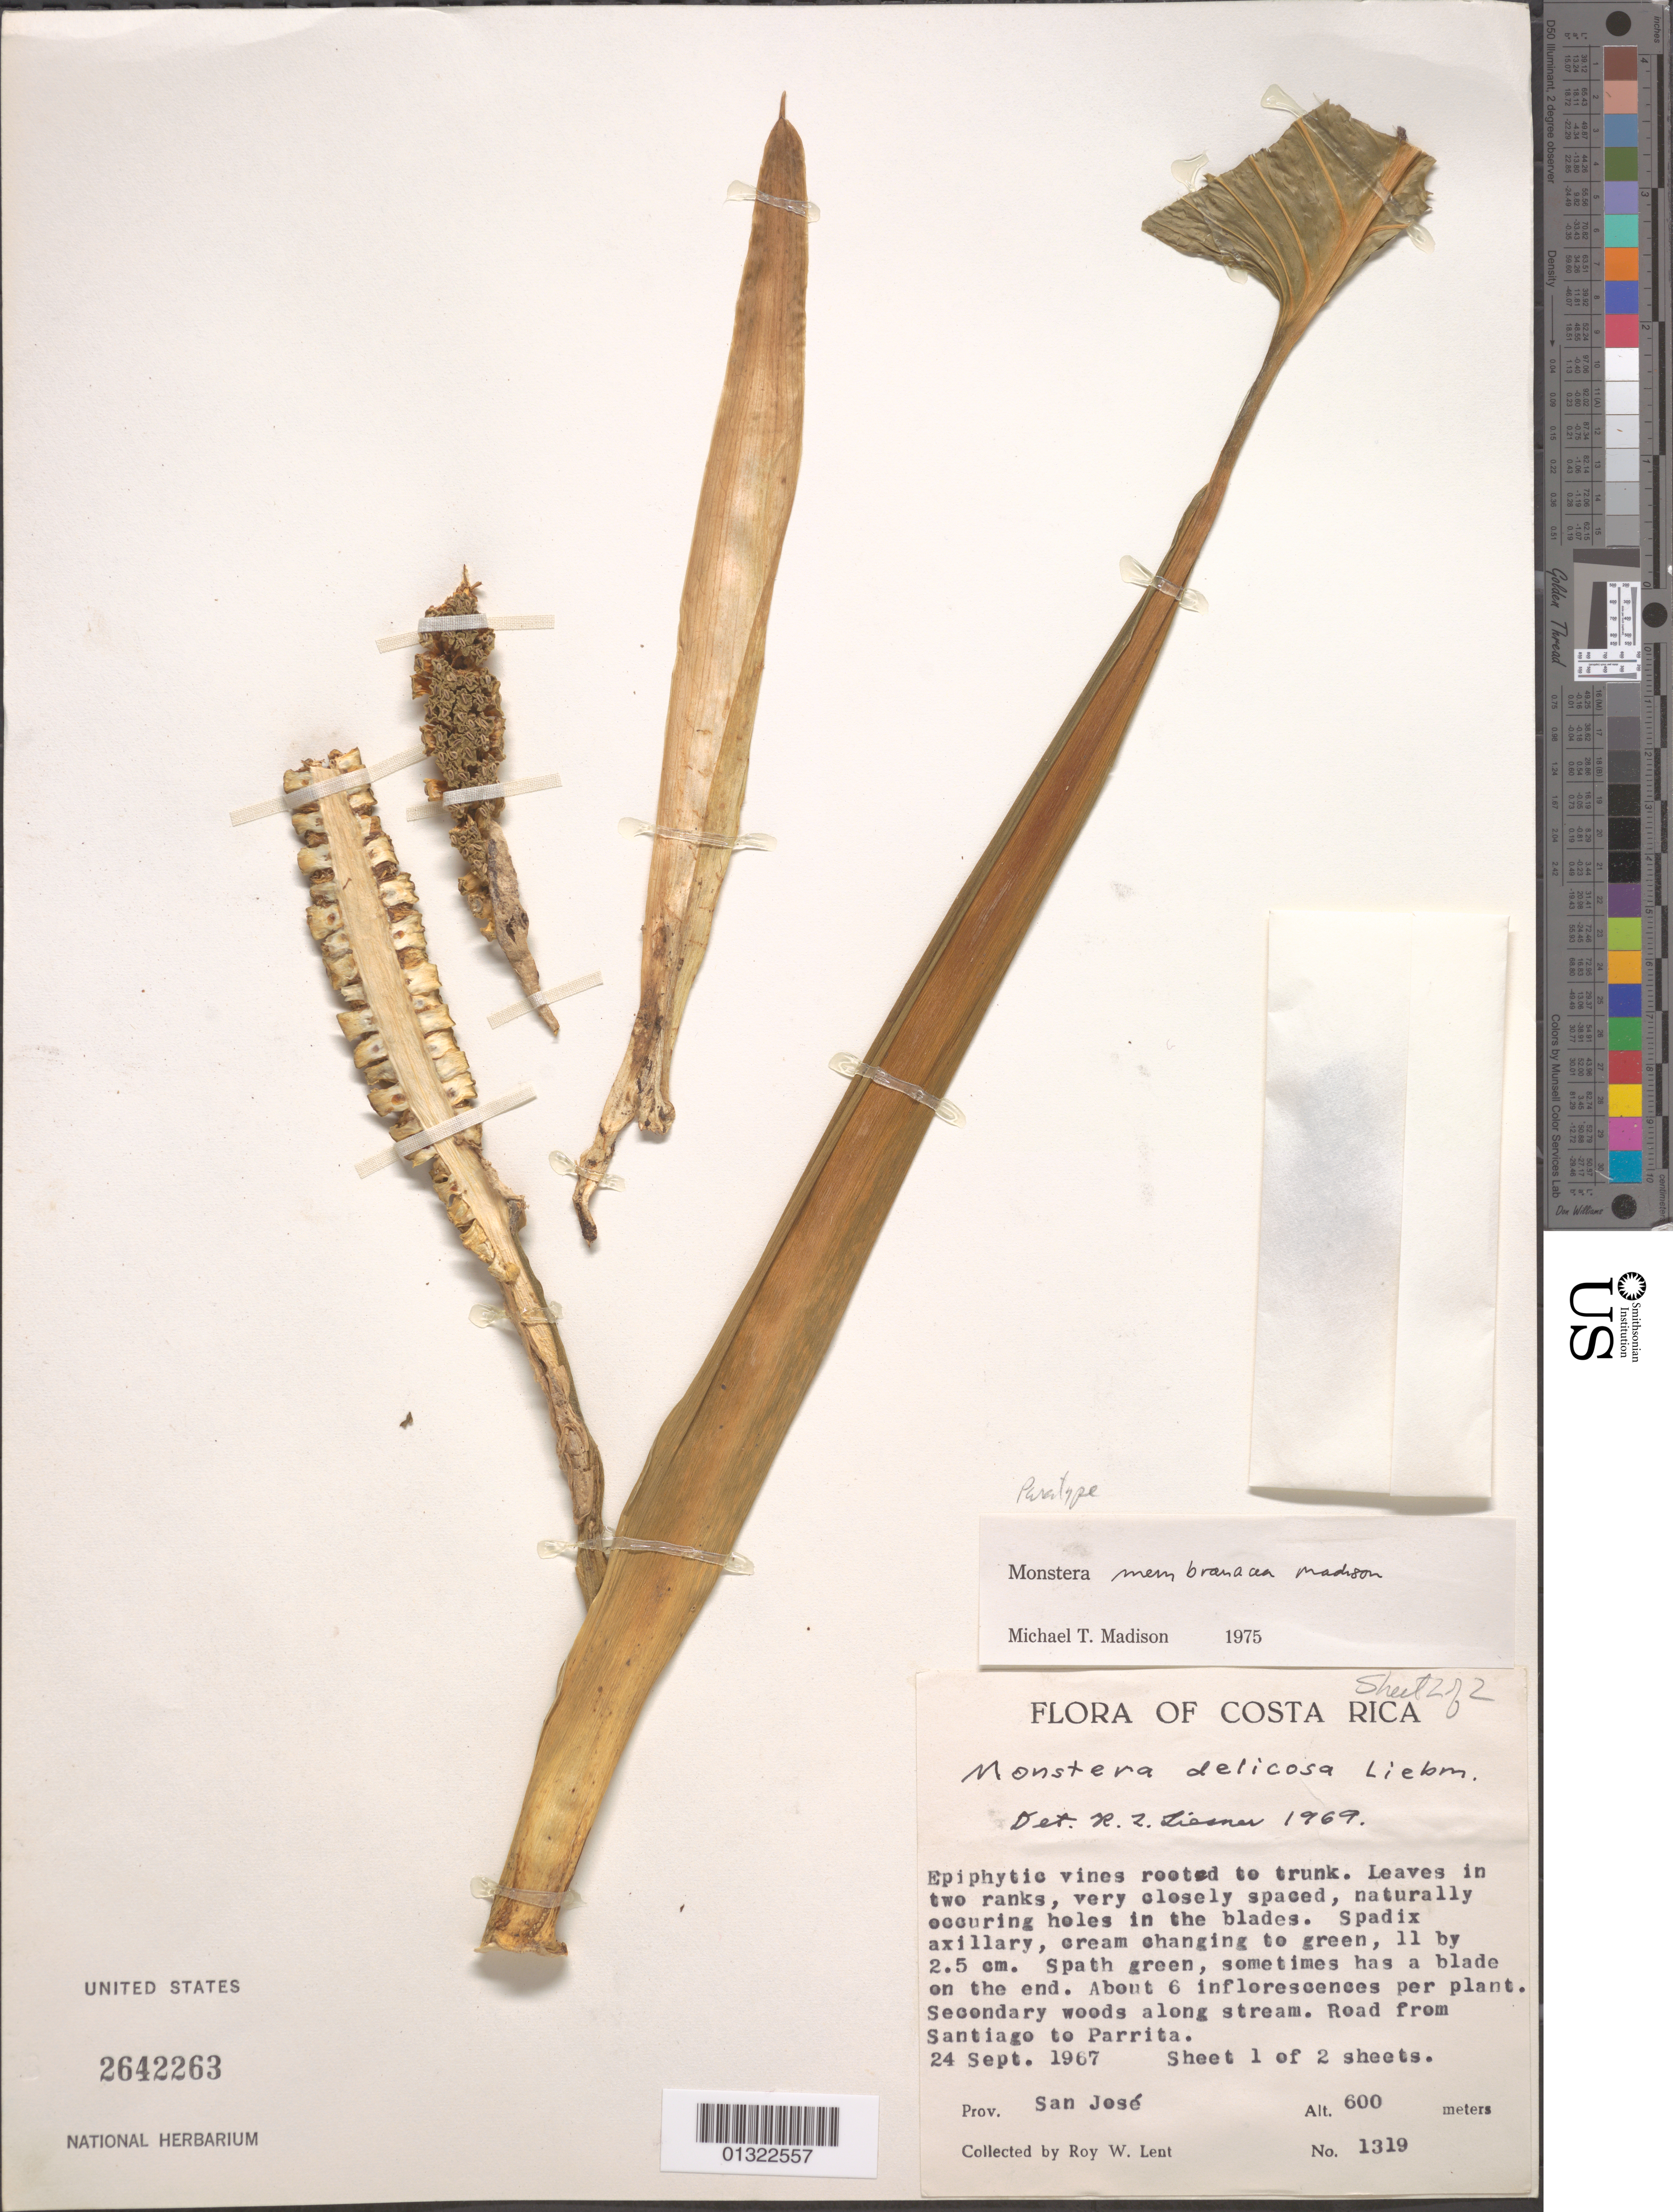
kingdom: Plantae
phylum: Tracheophyta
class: Liliopsida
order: Alismatales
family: Araceae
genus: Monstera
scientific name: Monstera membranacea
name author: Madison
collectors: R. W. Lent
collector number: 1319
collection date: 1967-09-24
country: Costa Rica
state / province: San José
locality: Road from Santiago to Parrita.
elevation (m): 600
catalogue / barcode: US 2642263